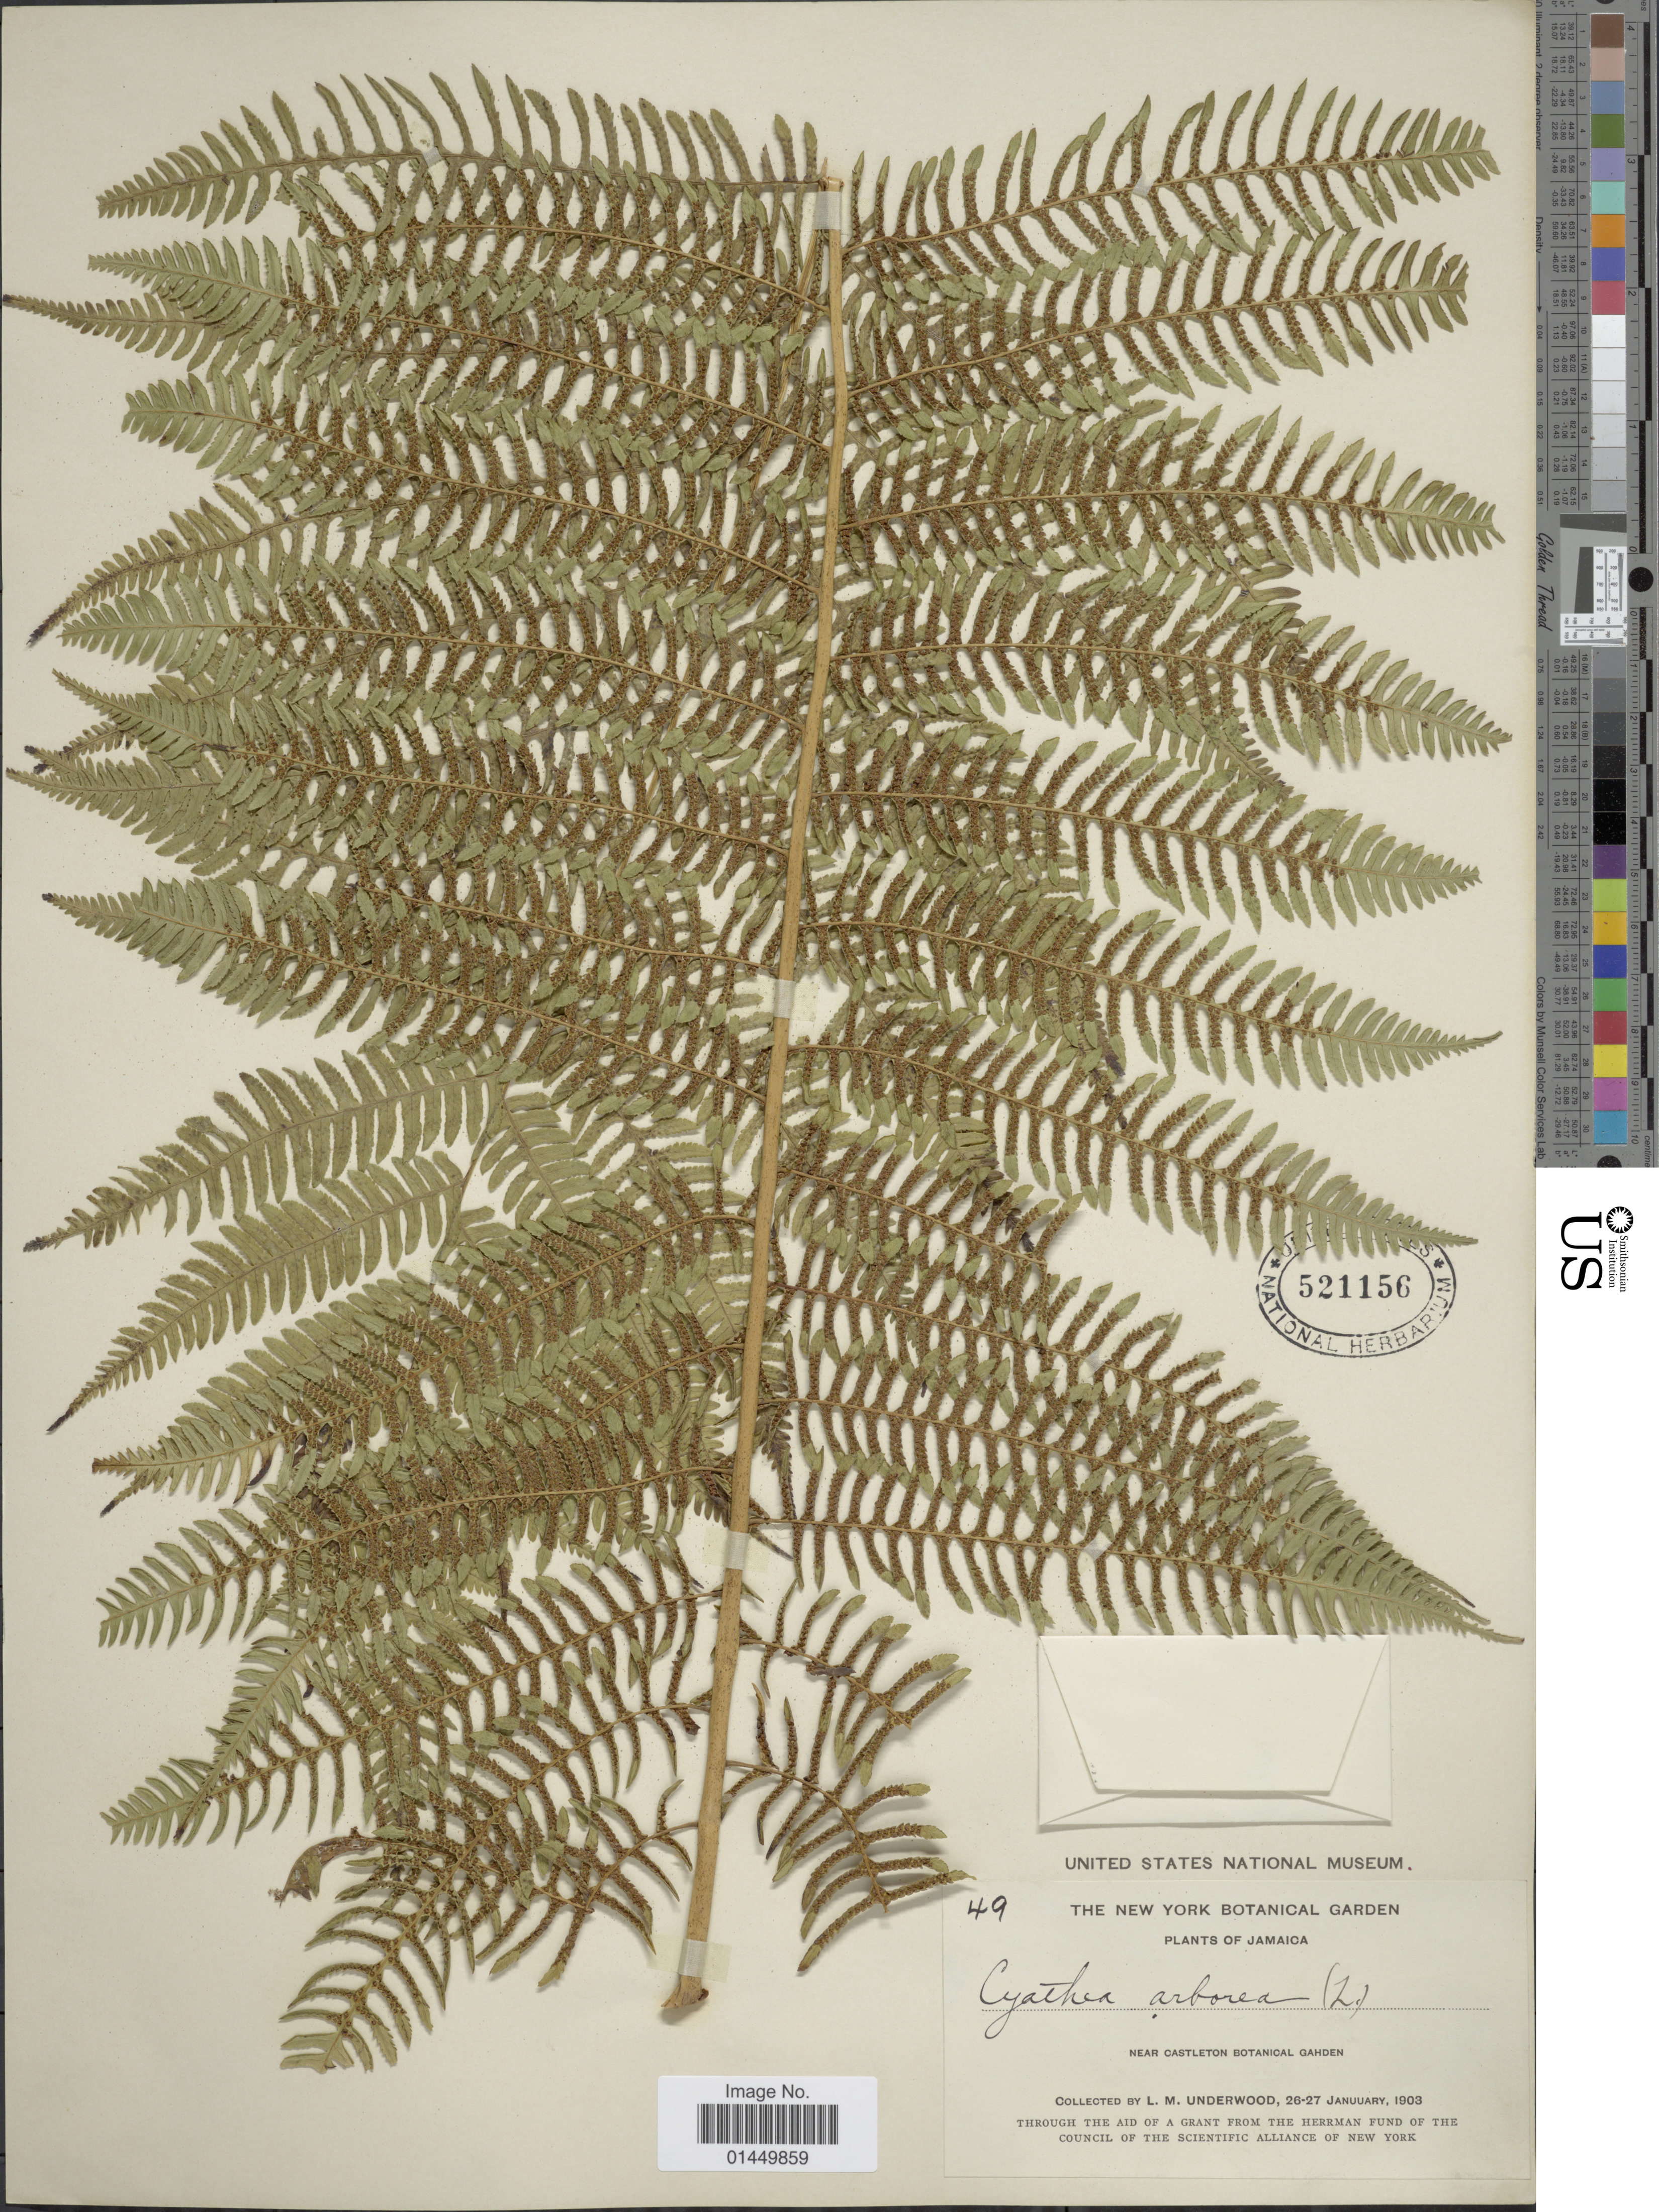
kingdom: Plantae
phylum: Tracheophyta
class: Polypodiopsida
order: Cyatheales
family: Cyatheaceae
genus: Cyathea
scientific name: Cyathea arborea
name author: (L.) Sm.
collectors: L. M. Underwood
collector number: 49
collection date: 1903-01-26/1903-01-27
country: Jamaica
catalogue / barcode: US 521156